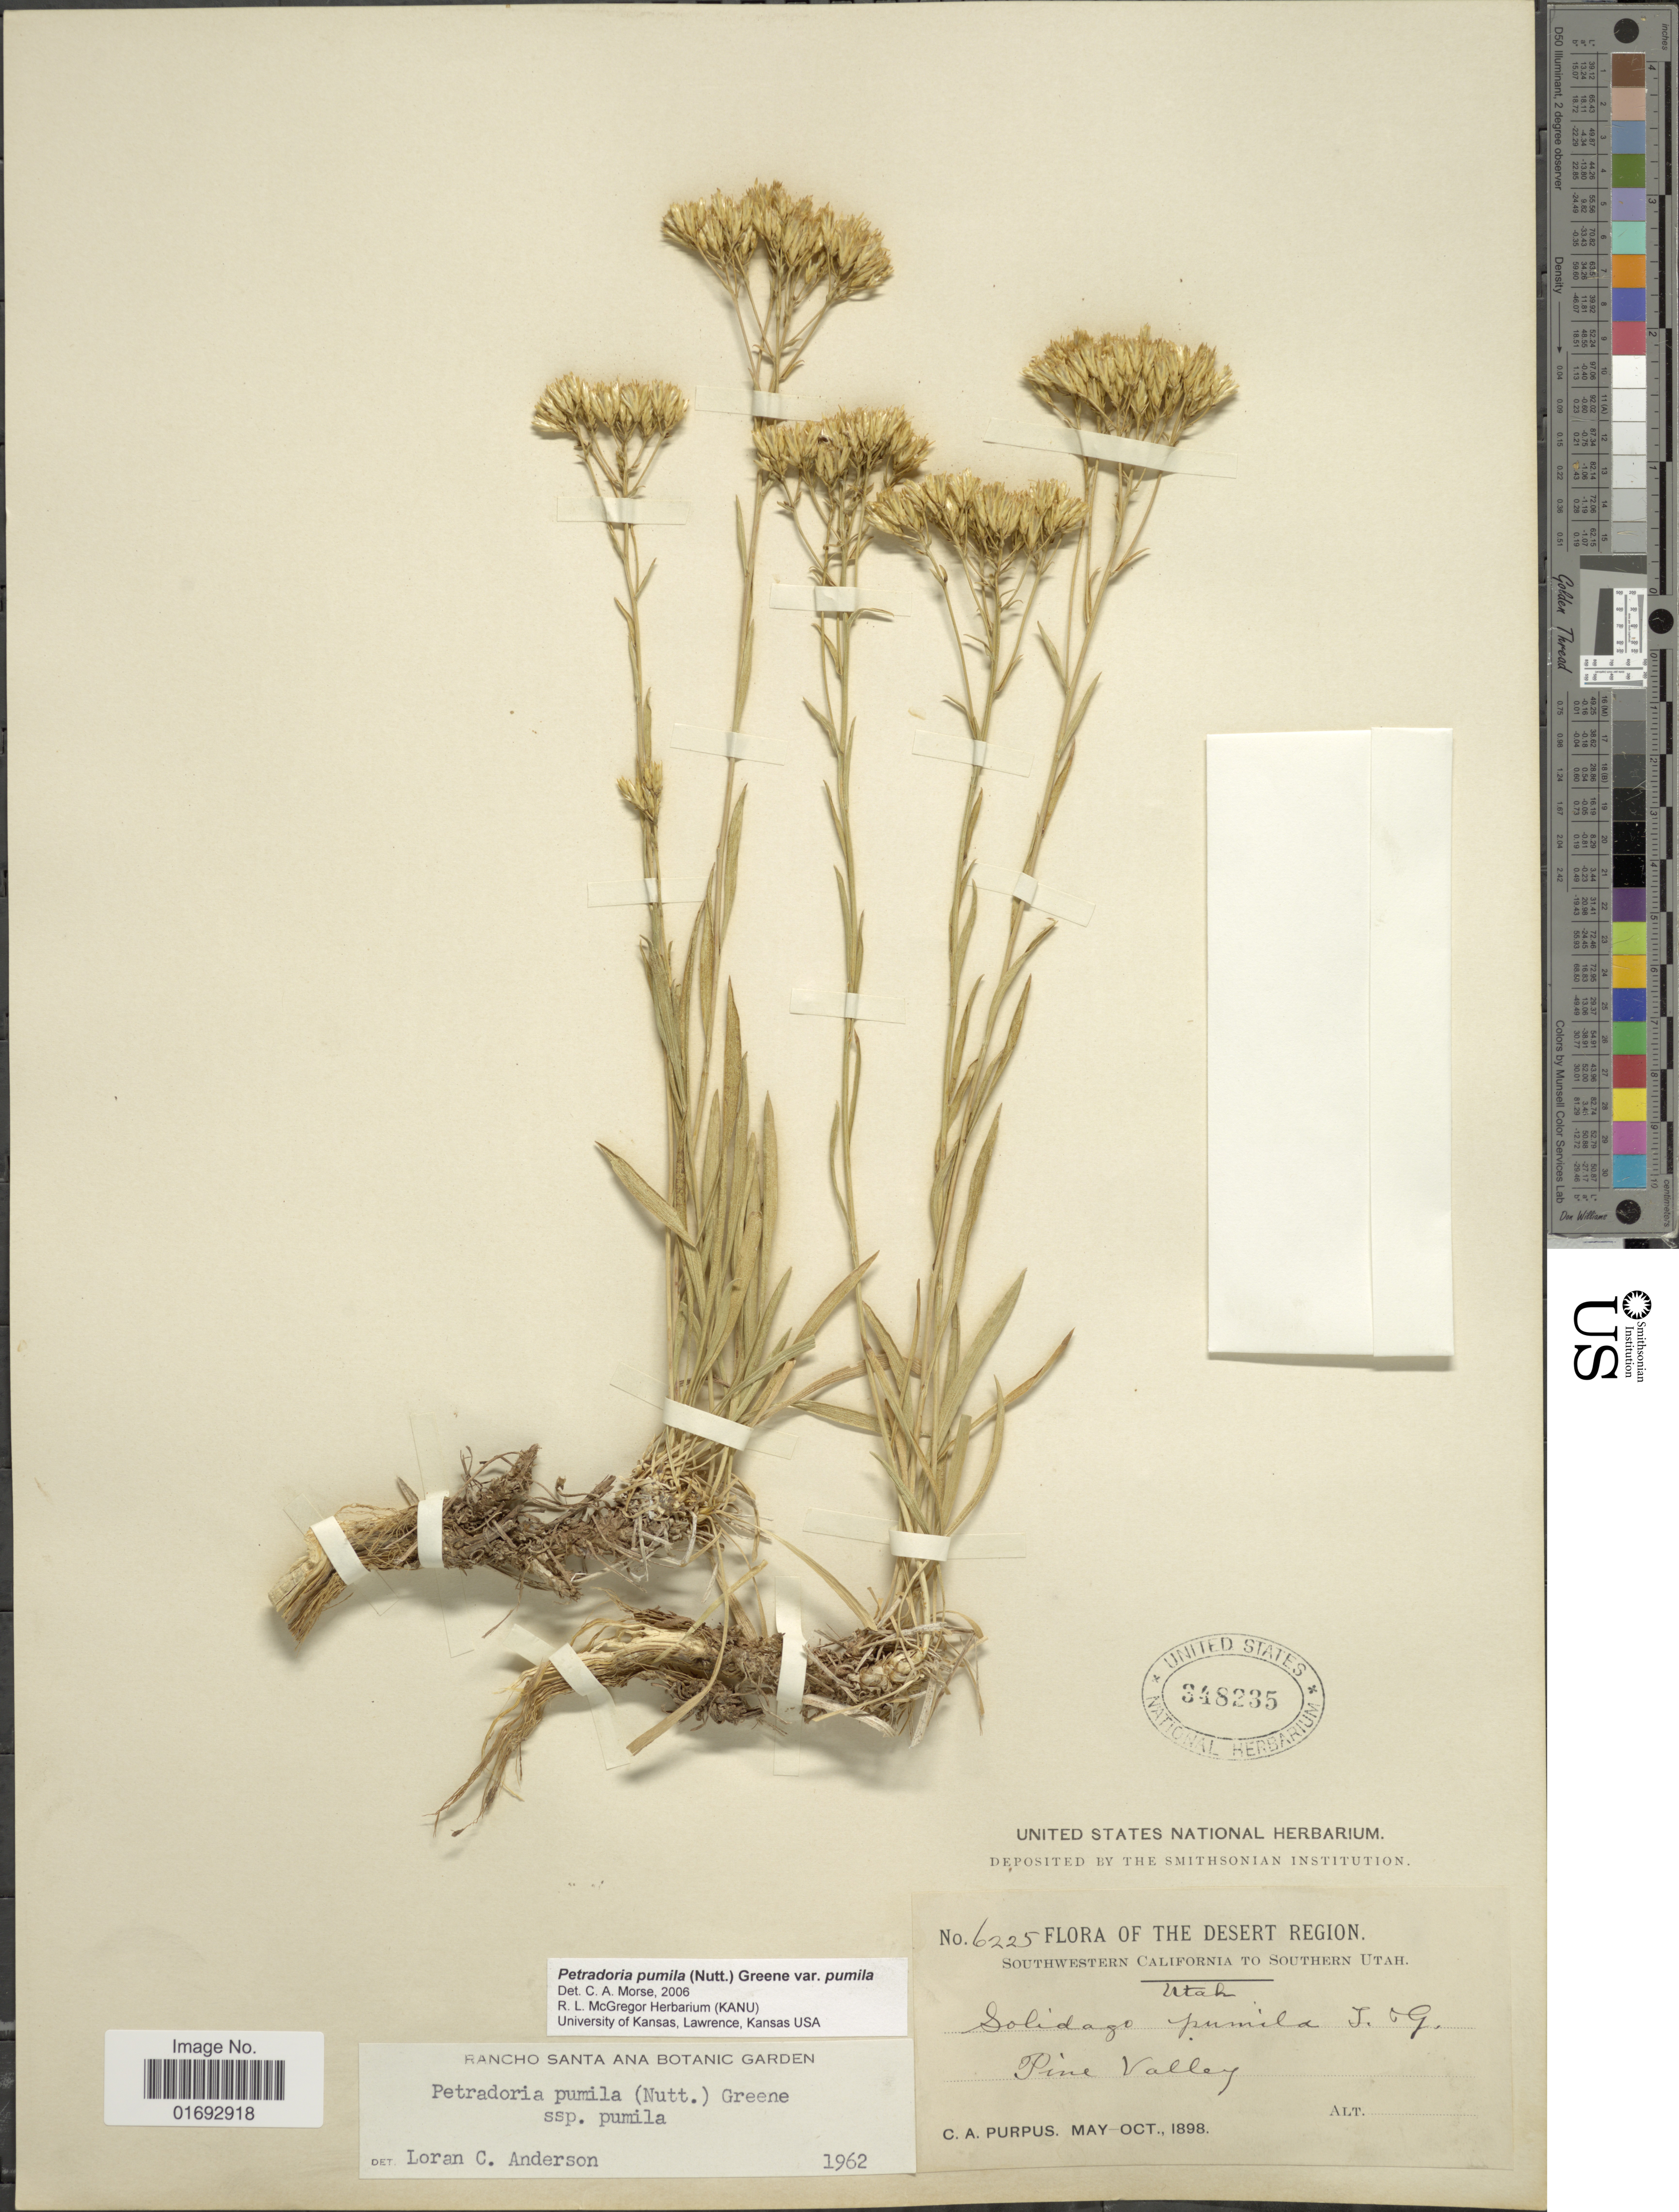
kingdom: Plantae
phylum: Tracheophyta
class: Magnoliopsida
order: Asterales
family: Asteraceae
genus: Petradoria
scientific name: Petradoria pumila var. pumila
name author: (Nutt.) Greene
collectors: C. A. Purpus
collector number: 6225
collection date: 1898-05/1898-10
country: United States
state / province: Utah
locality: Desert Reion, Pine Valley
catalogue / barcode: US 348235